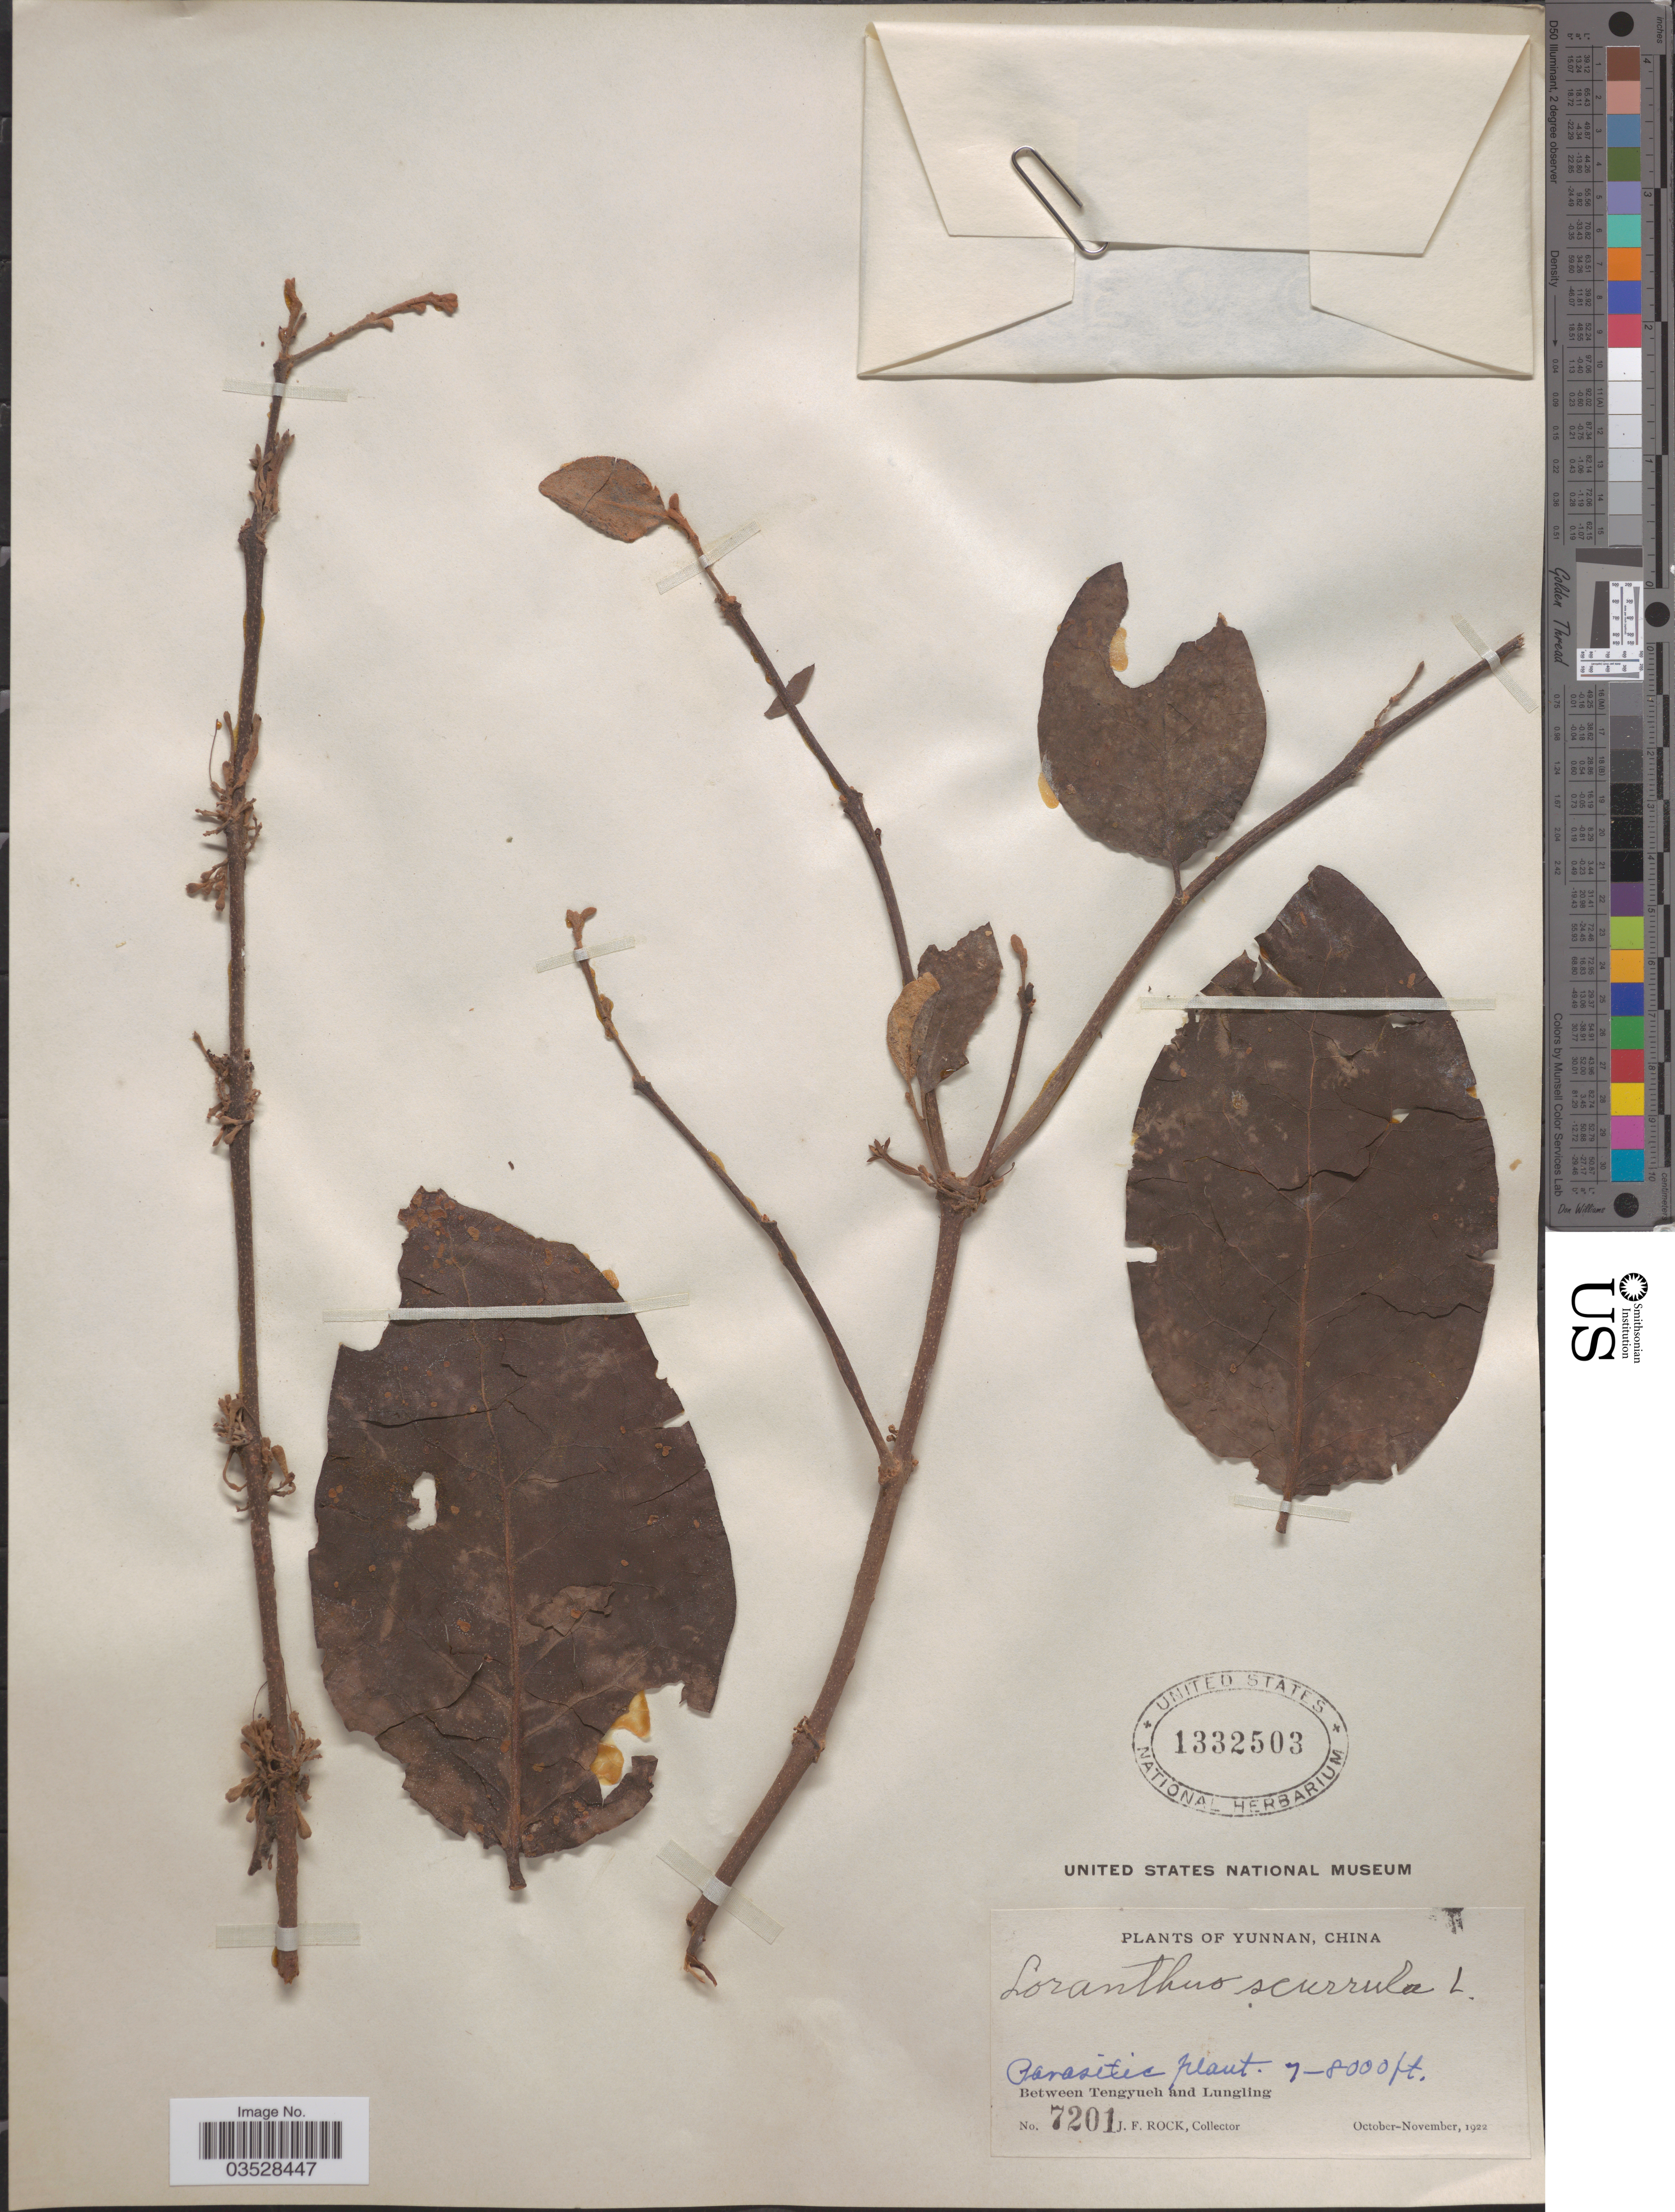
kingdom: Plantae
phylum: Tracheophyta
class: Magnoliopsida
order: Santalales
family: Loranthaceae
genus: Loranthus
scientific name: Loranthus scurrula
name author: L.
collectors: J. Rock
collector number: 7201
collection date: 1922-10/1922-11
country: China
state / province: Yunnan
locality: Between Tengyueh and Lungling.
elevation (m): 2134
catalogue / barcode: US 1332503